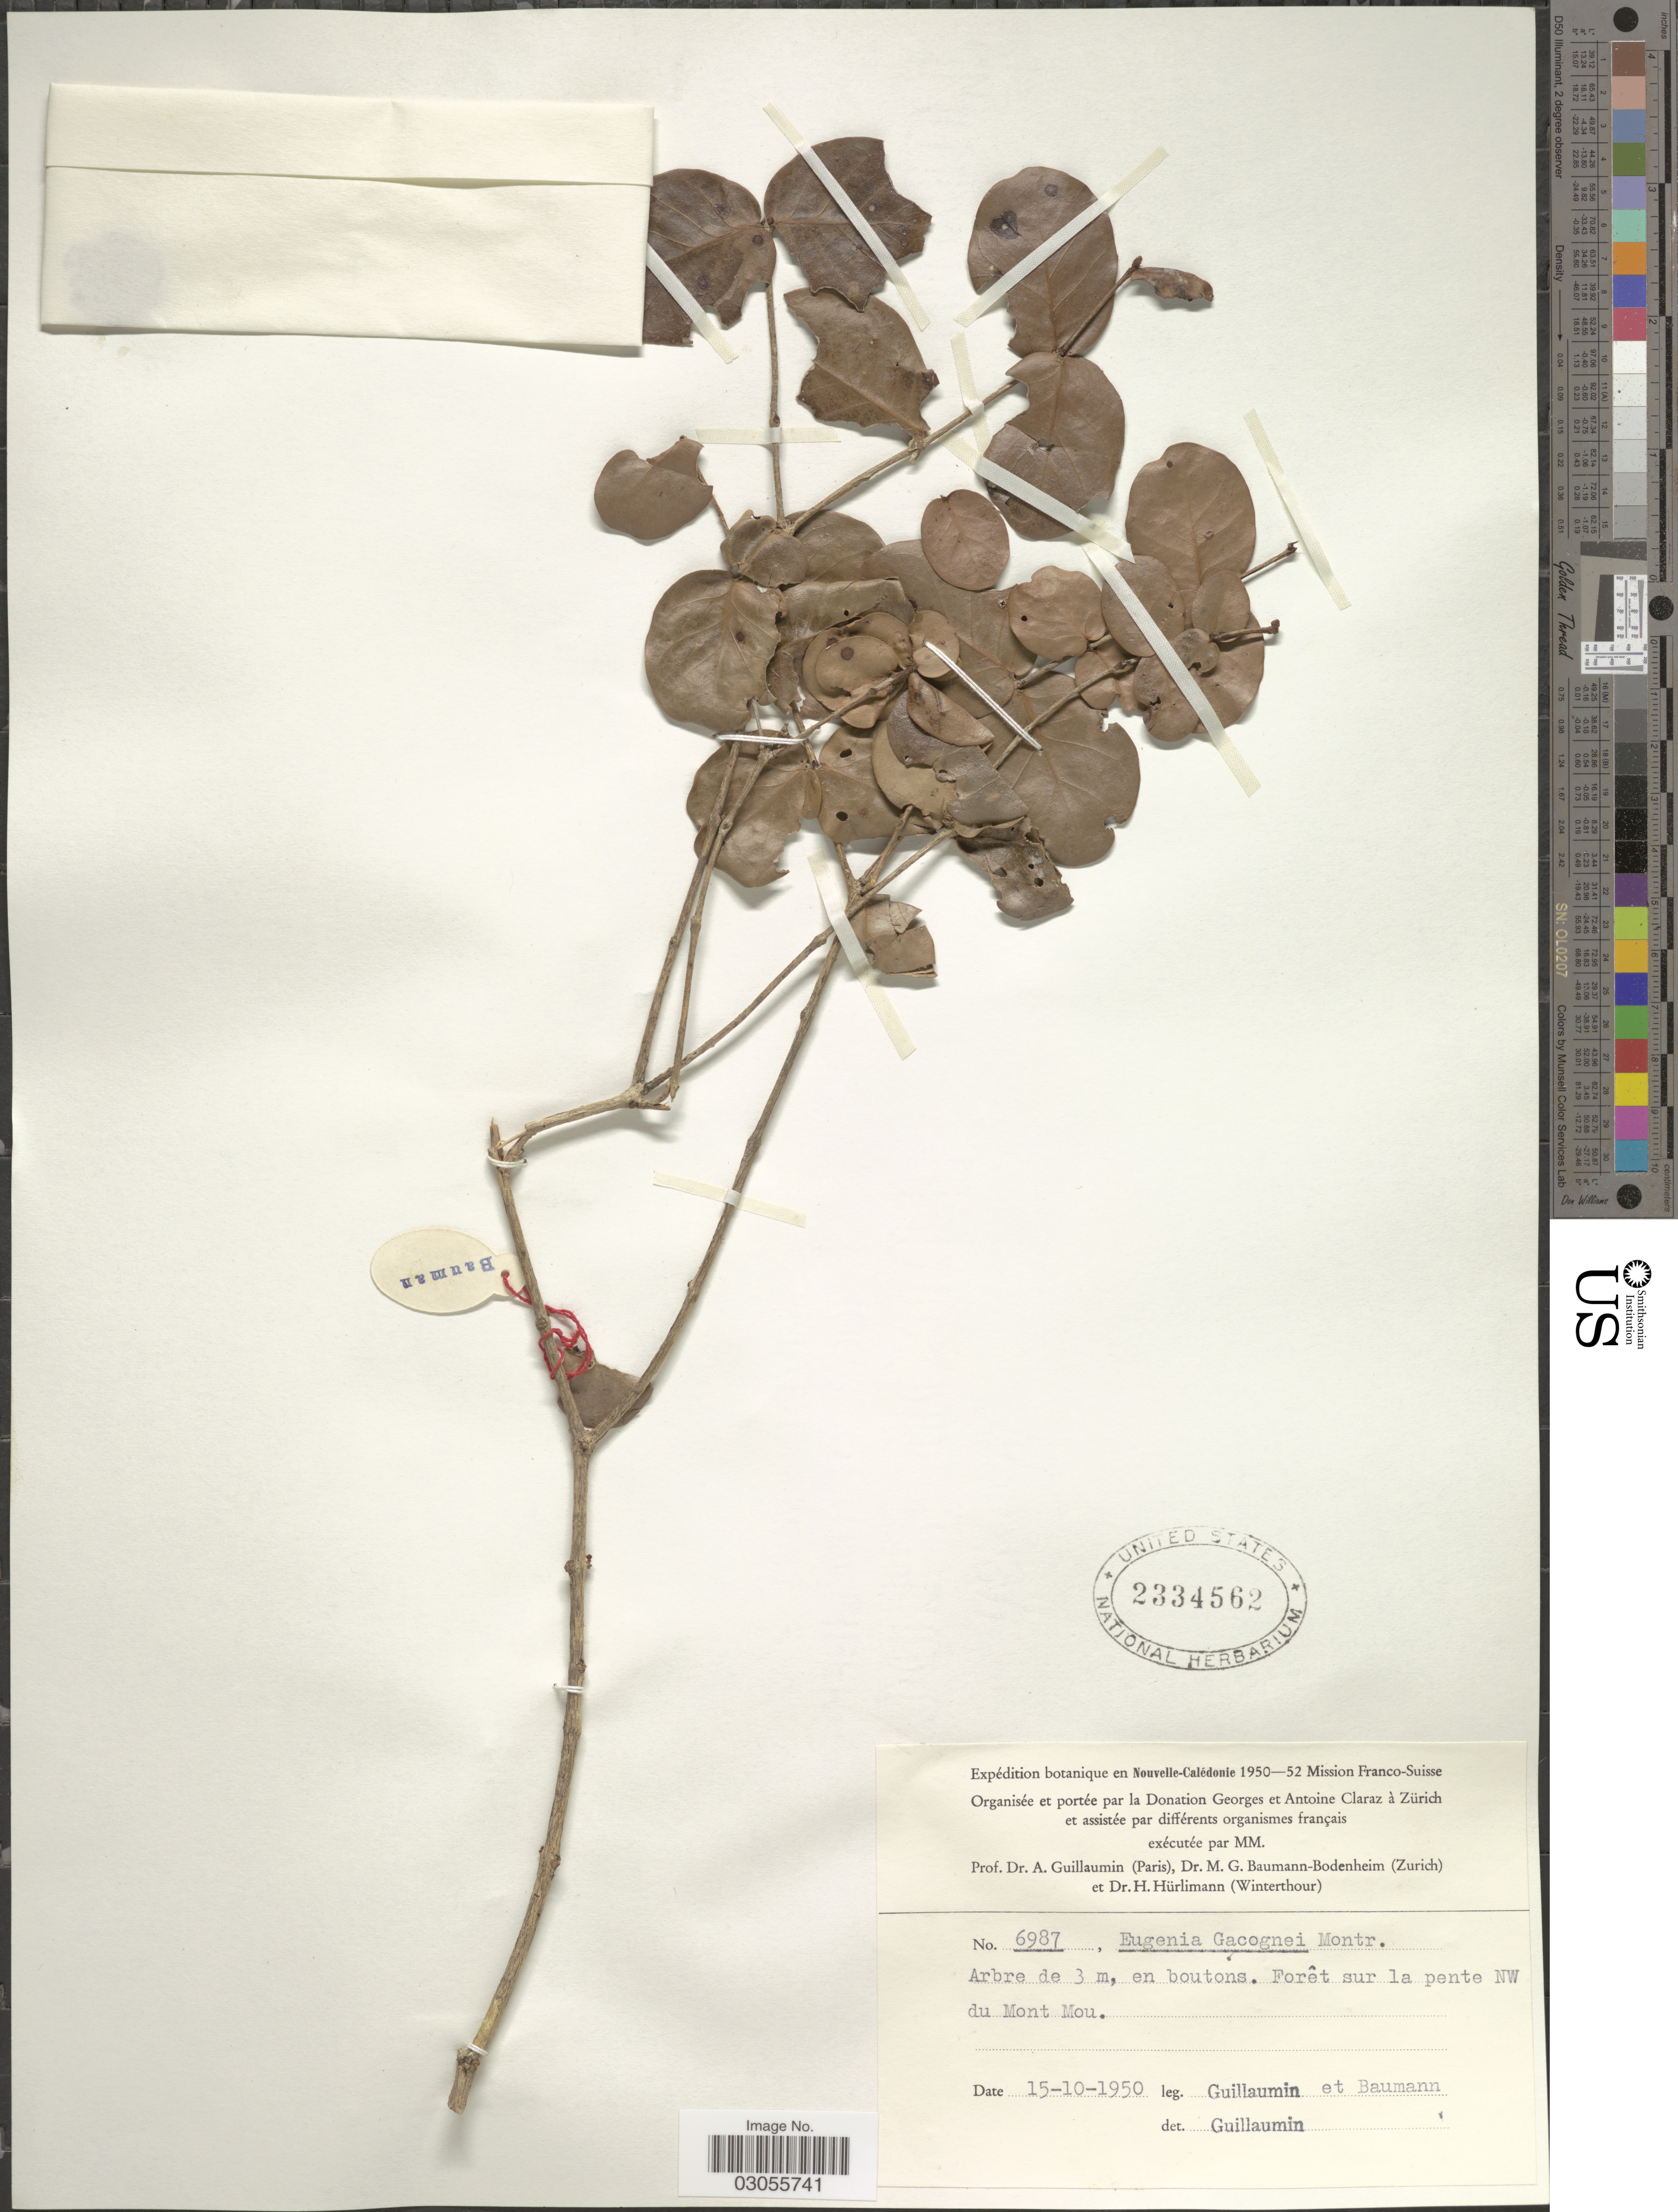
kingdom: Plantae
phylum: Tracheophyta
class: Magnoliopsida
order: Myrtales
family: Myrtaceae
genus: Eugenia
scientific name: Eugenia gacognei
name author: Montrouz.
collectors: A. Guillaumin & M. G. Baumann-Bodenheim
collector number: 6987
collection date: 1950-10-15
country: New Caledonia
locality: Forêt sur la pente NW du Mont Mou.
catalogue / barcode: US 2334562